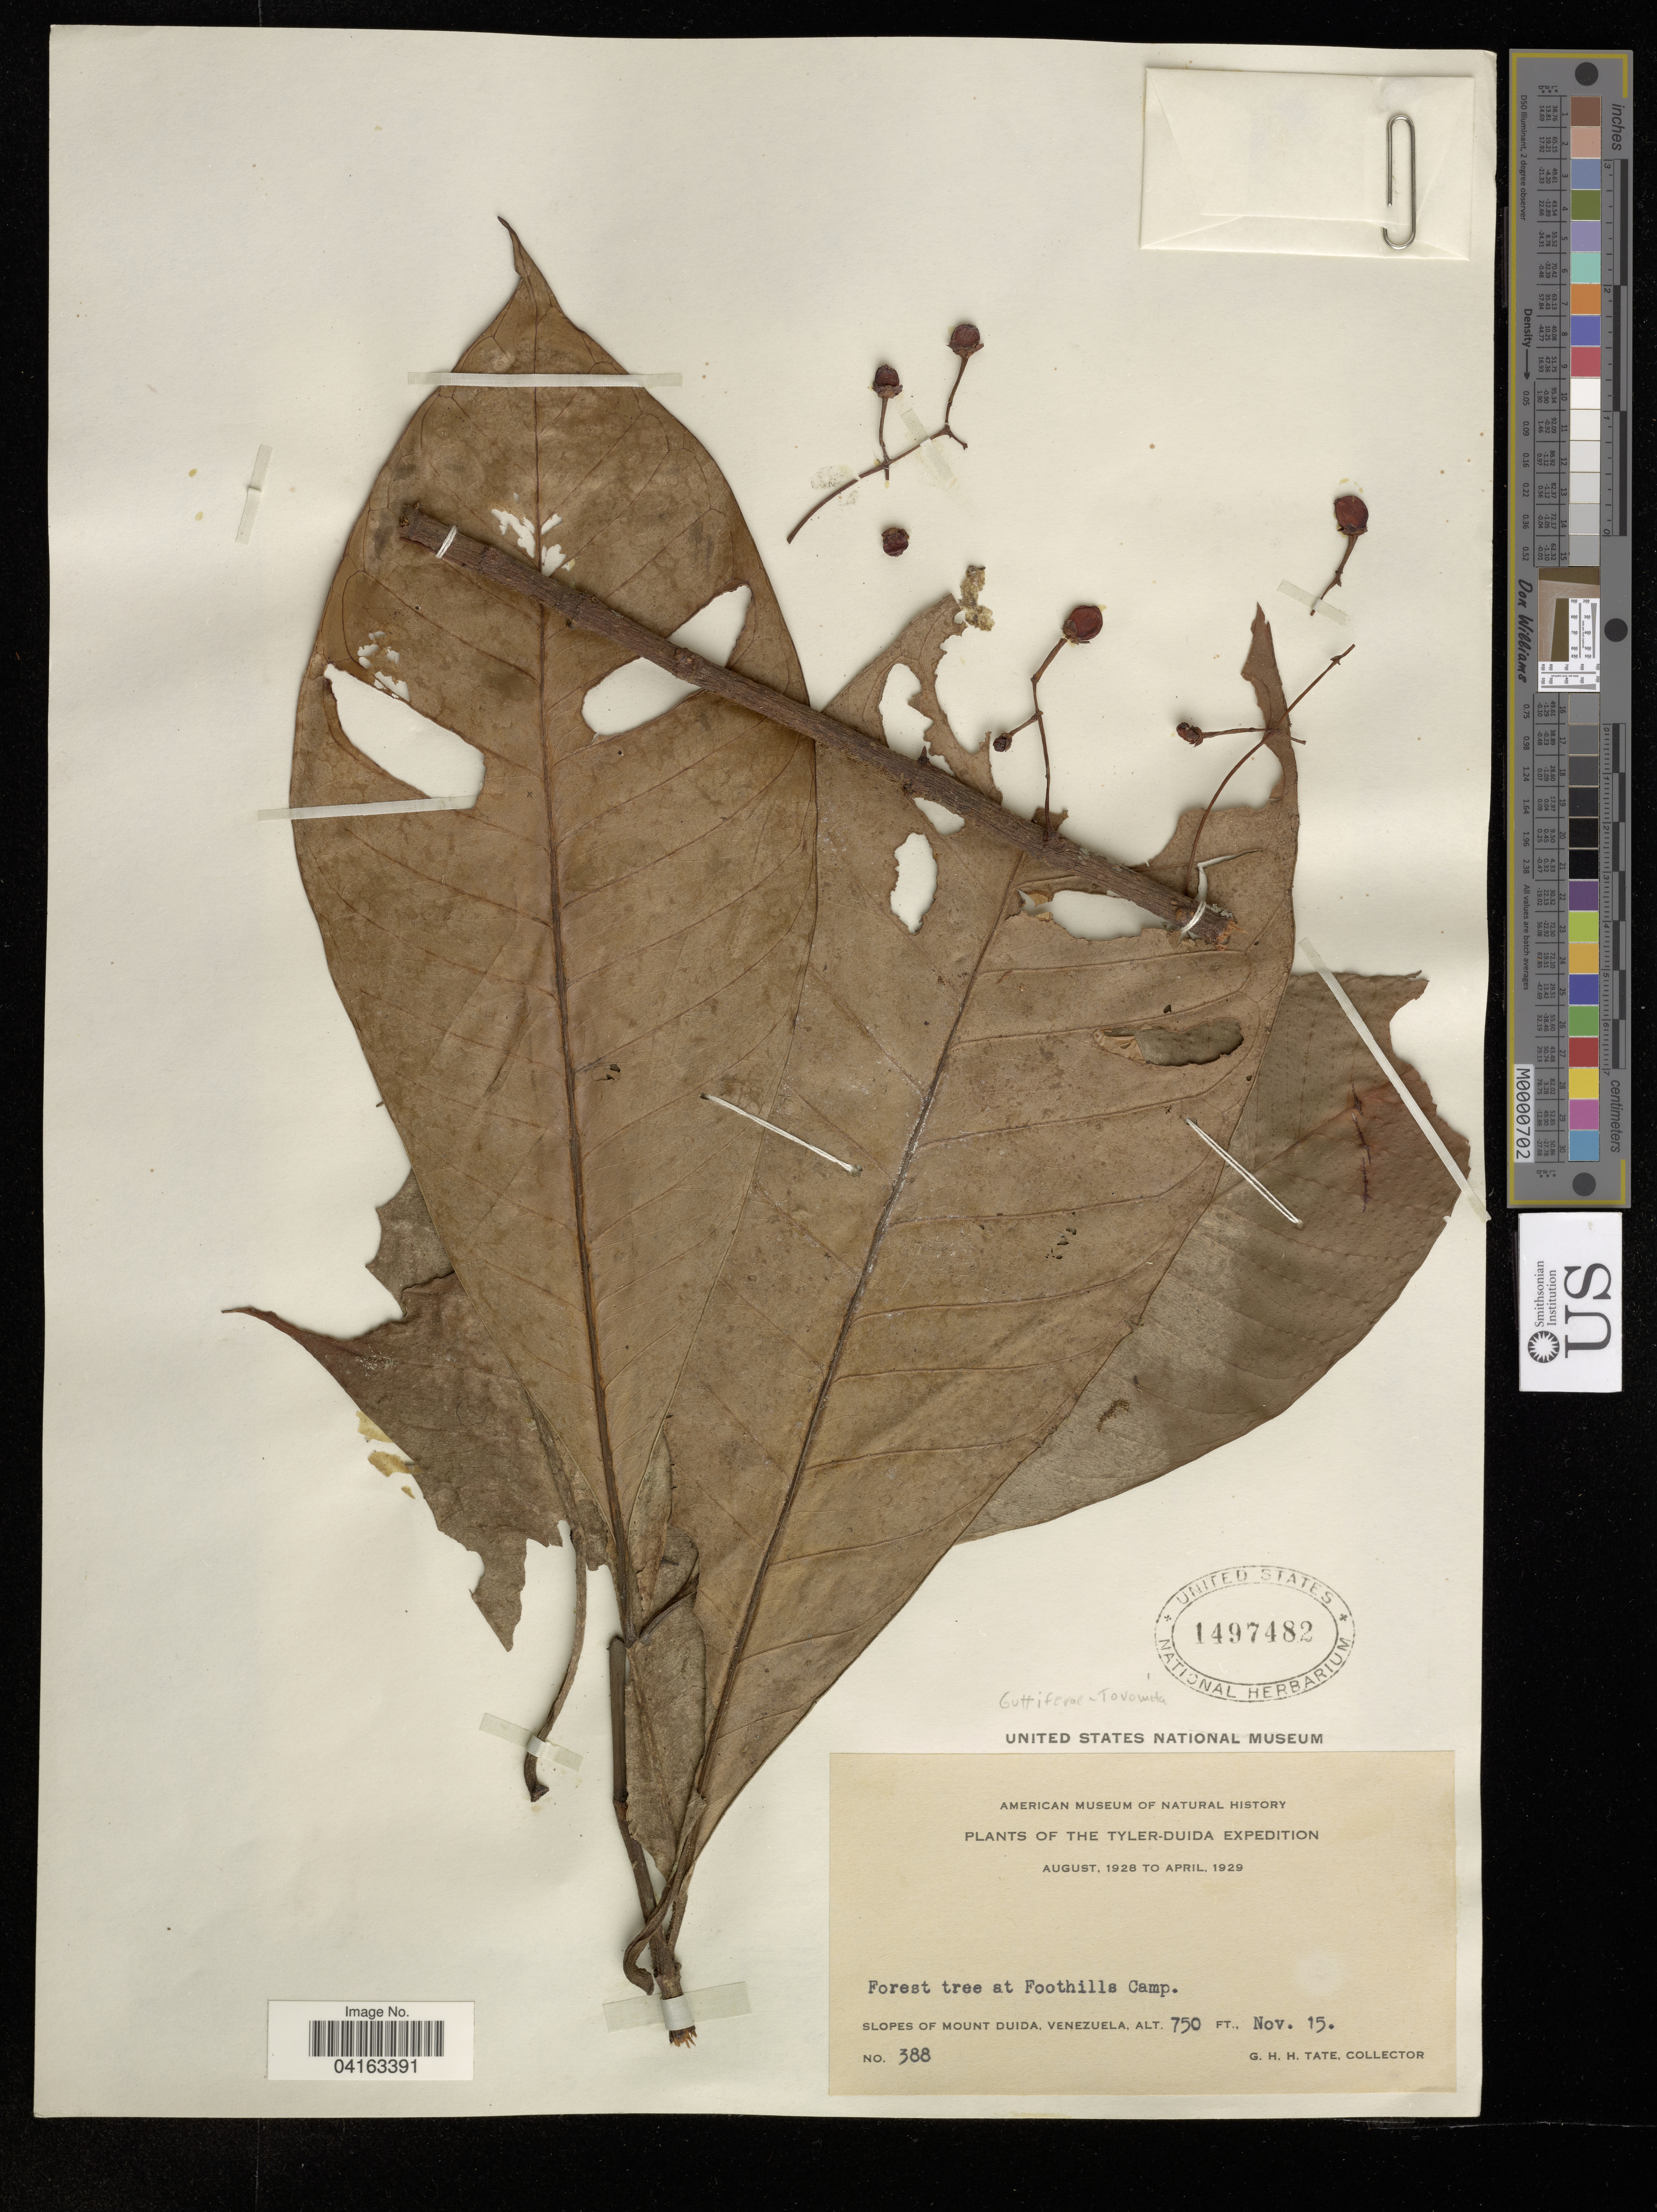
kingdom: Plantae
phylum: Tracheophyta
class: Magnoliopsida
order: Malpighiales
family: Clusiaceae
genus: Tovomita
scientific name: Tovomita sp.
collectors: G. Tate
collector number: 388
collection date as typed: NOV 11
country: Venezuela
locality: The Tyler-Duida Expedition. Slopes of Mount Duida.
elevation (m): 229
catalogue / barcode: US 1497482